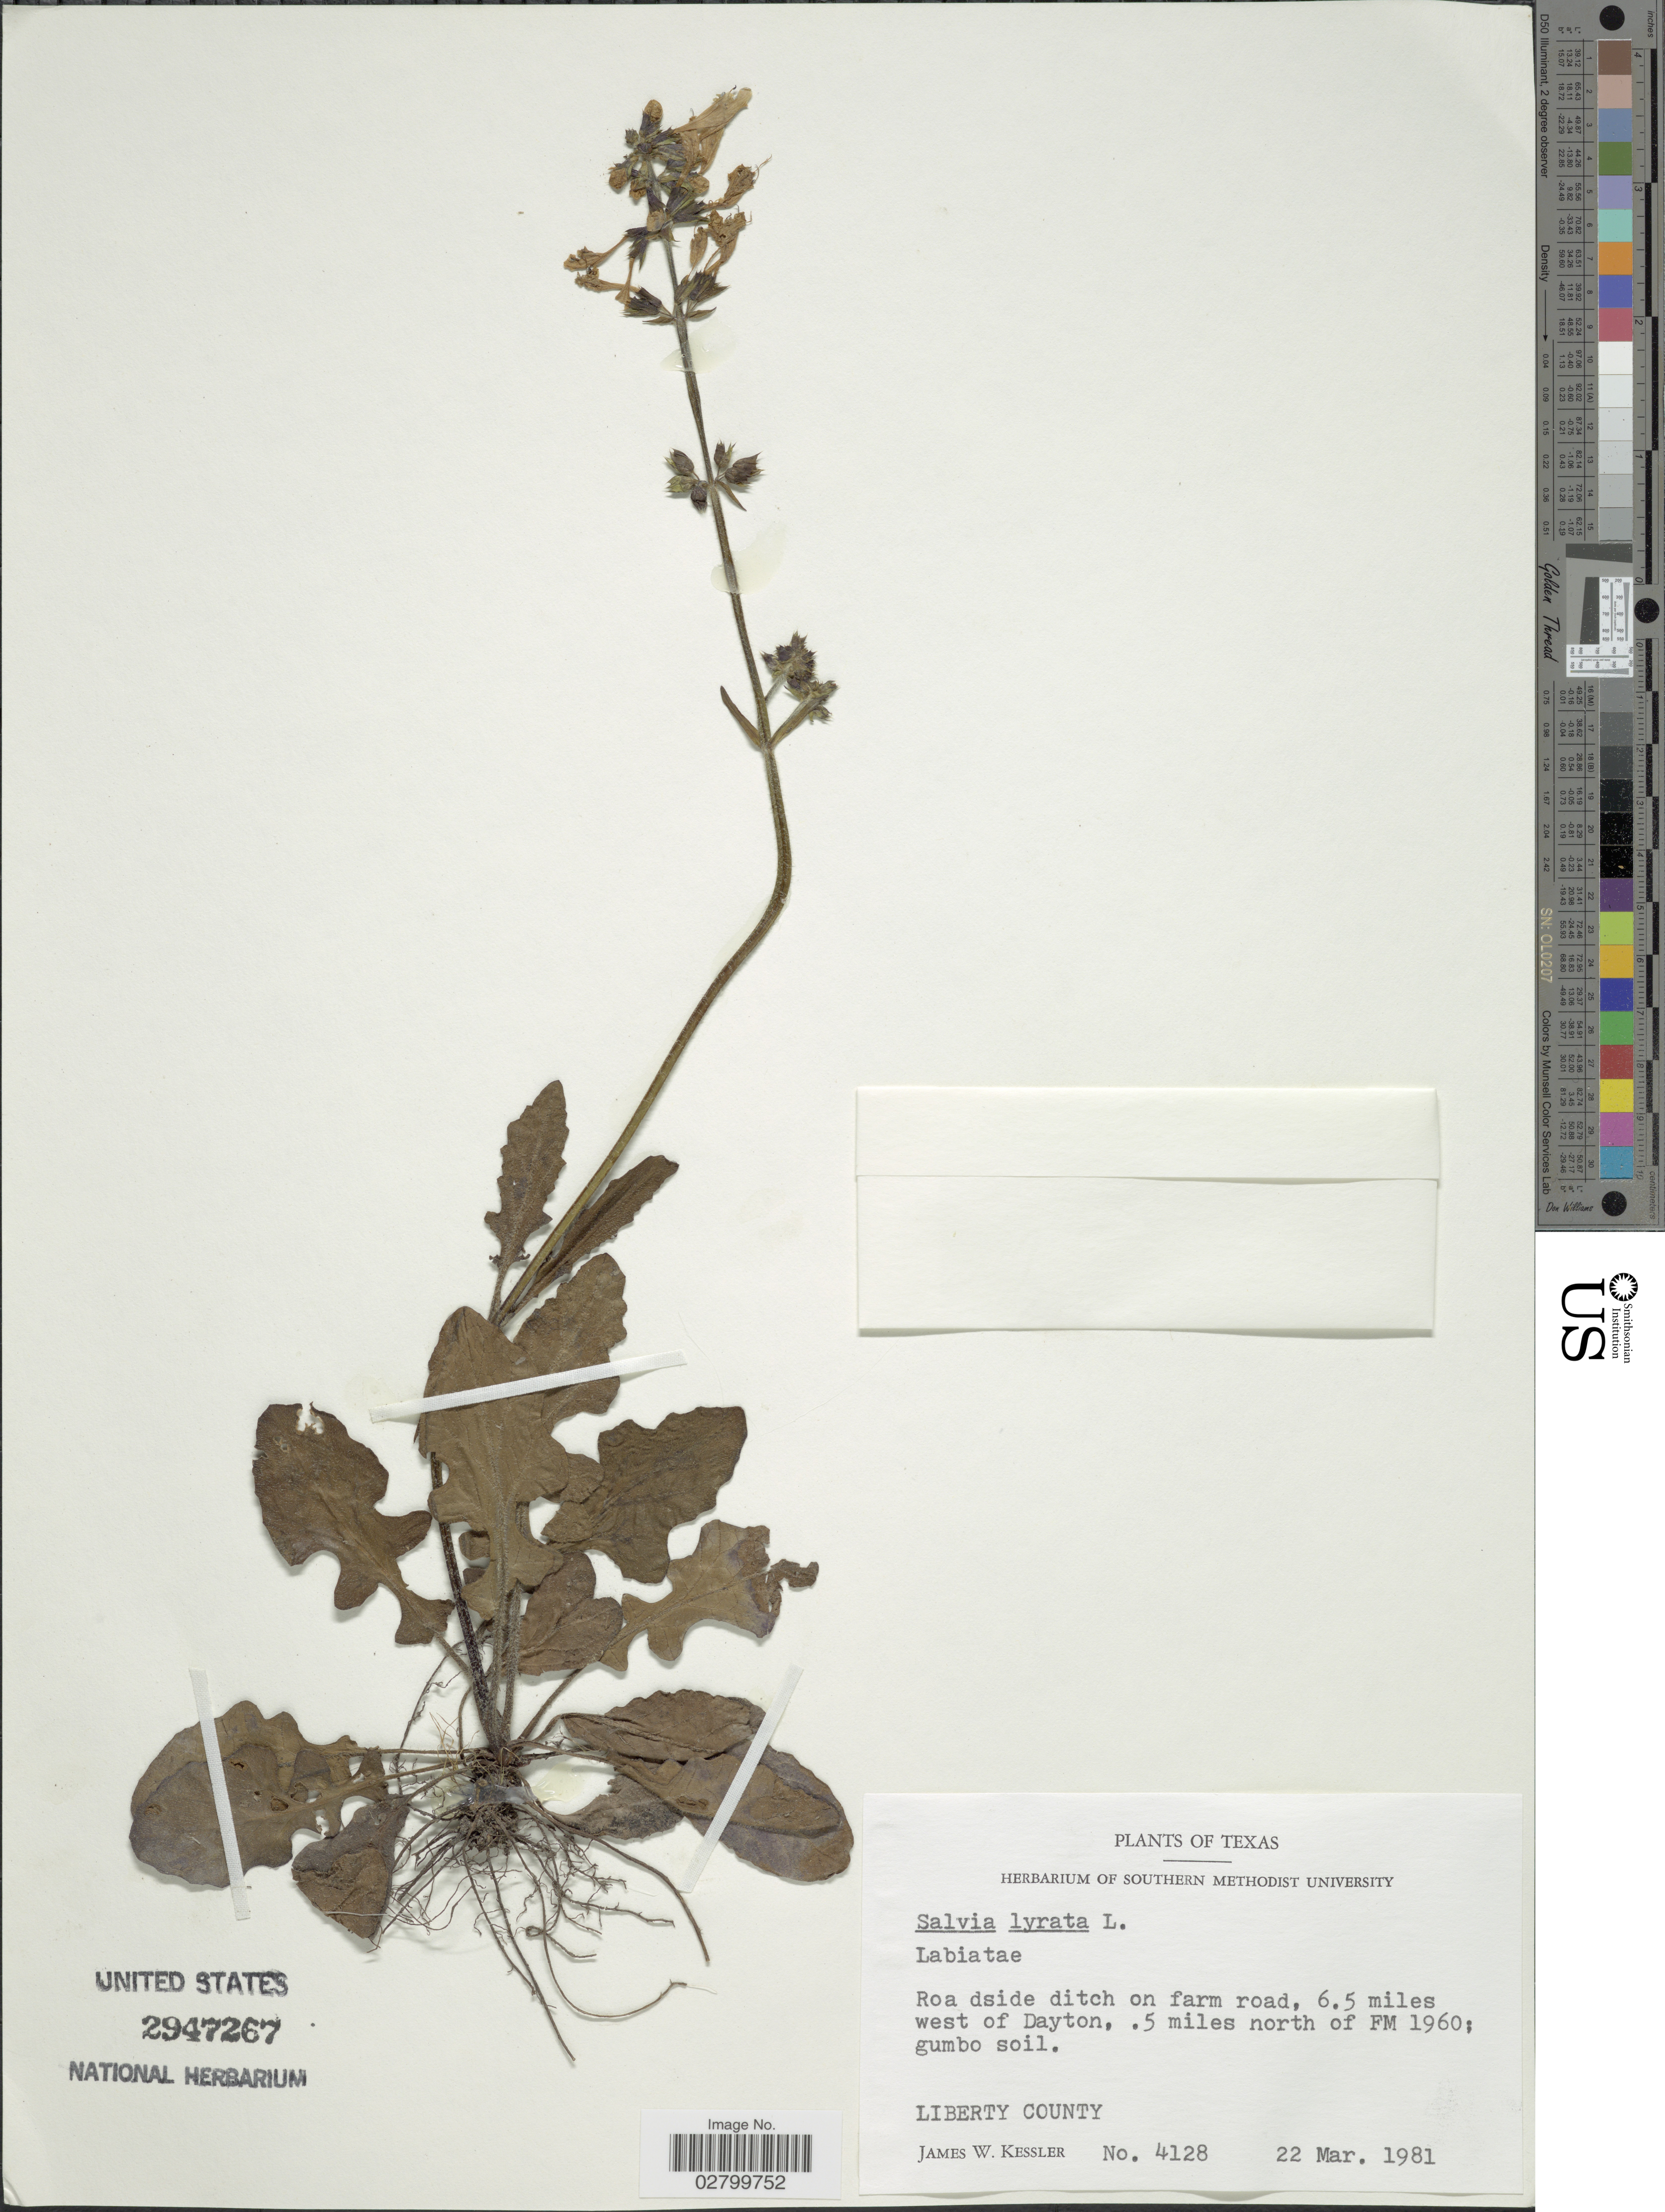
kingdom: Plantae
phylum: Tracheophyta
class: Magnoliopsida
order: Lamiales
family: Lamiaceae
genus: Salvia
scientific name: Salvia lyrata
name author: L.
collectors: J. W. Kessler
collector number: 4128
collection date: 1981-03-22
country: United States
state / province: Texas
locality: Roadside ditch on farm road, 6.5 miles west of Dayton, 5 miles north of FM 1960; gumbo soil. Liberty County.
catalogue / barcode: US 2947267